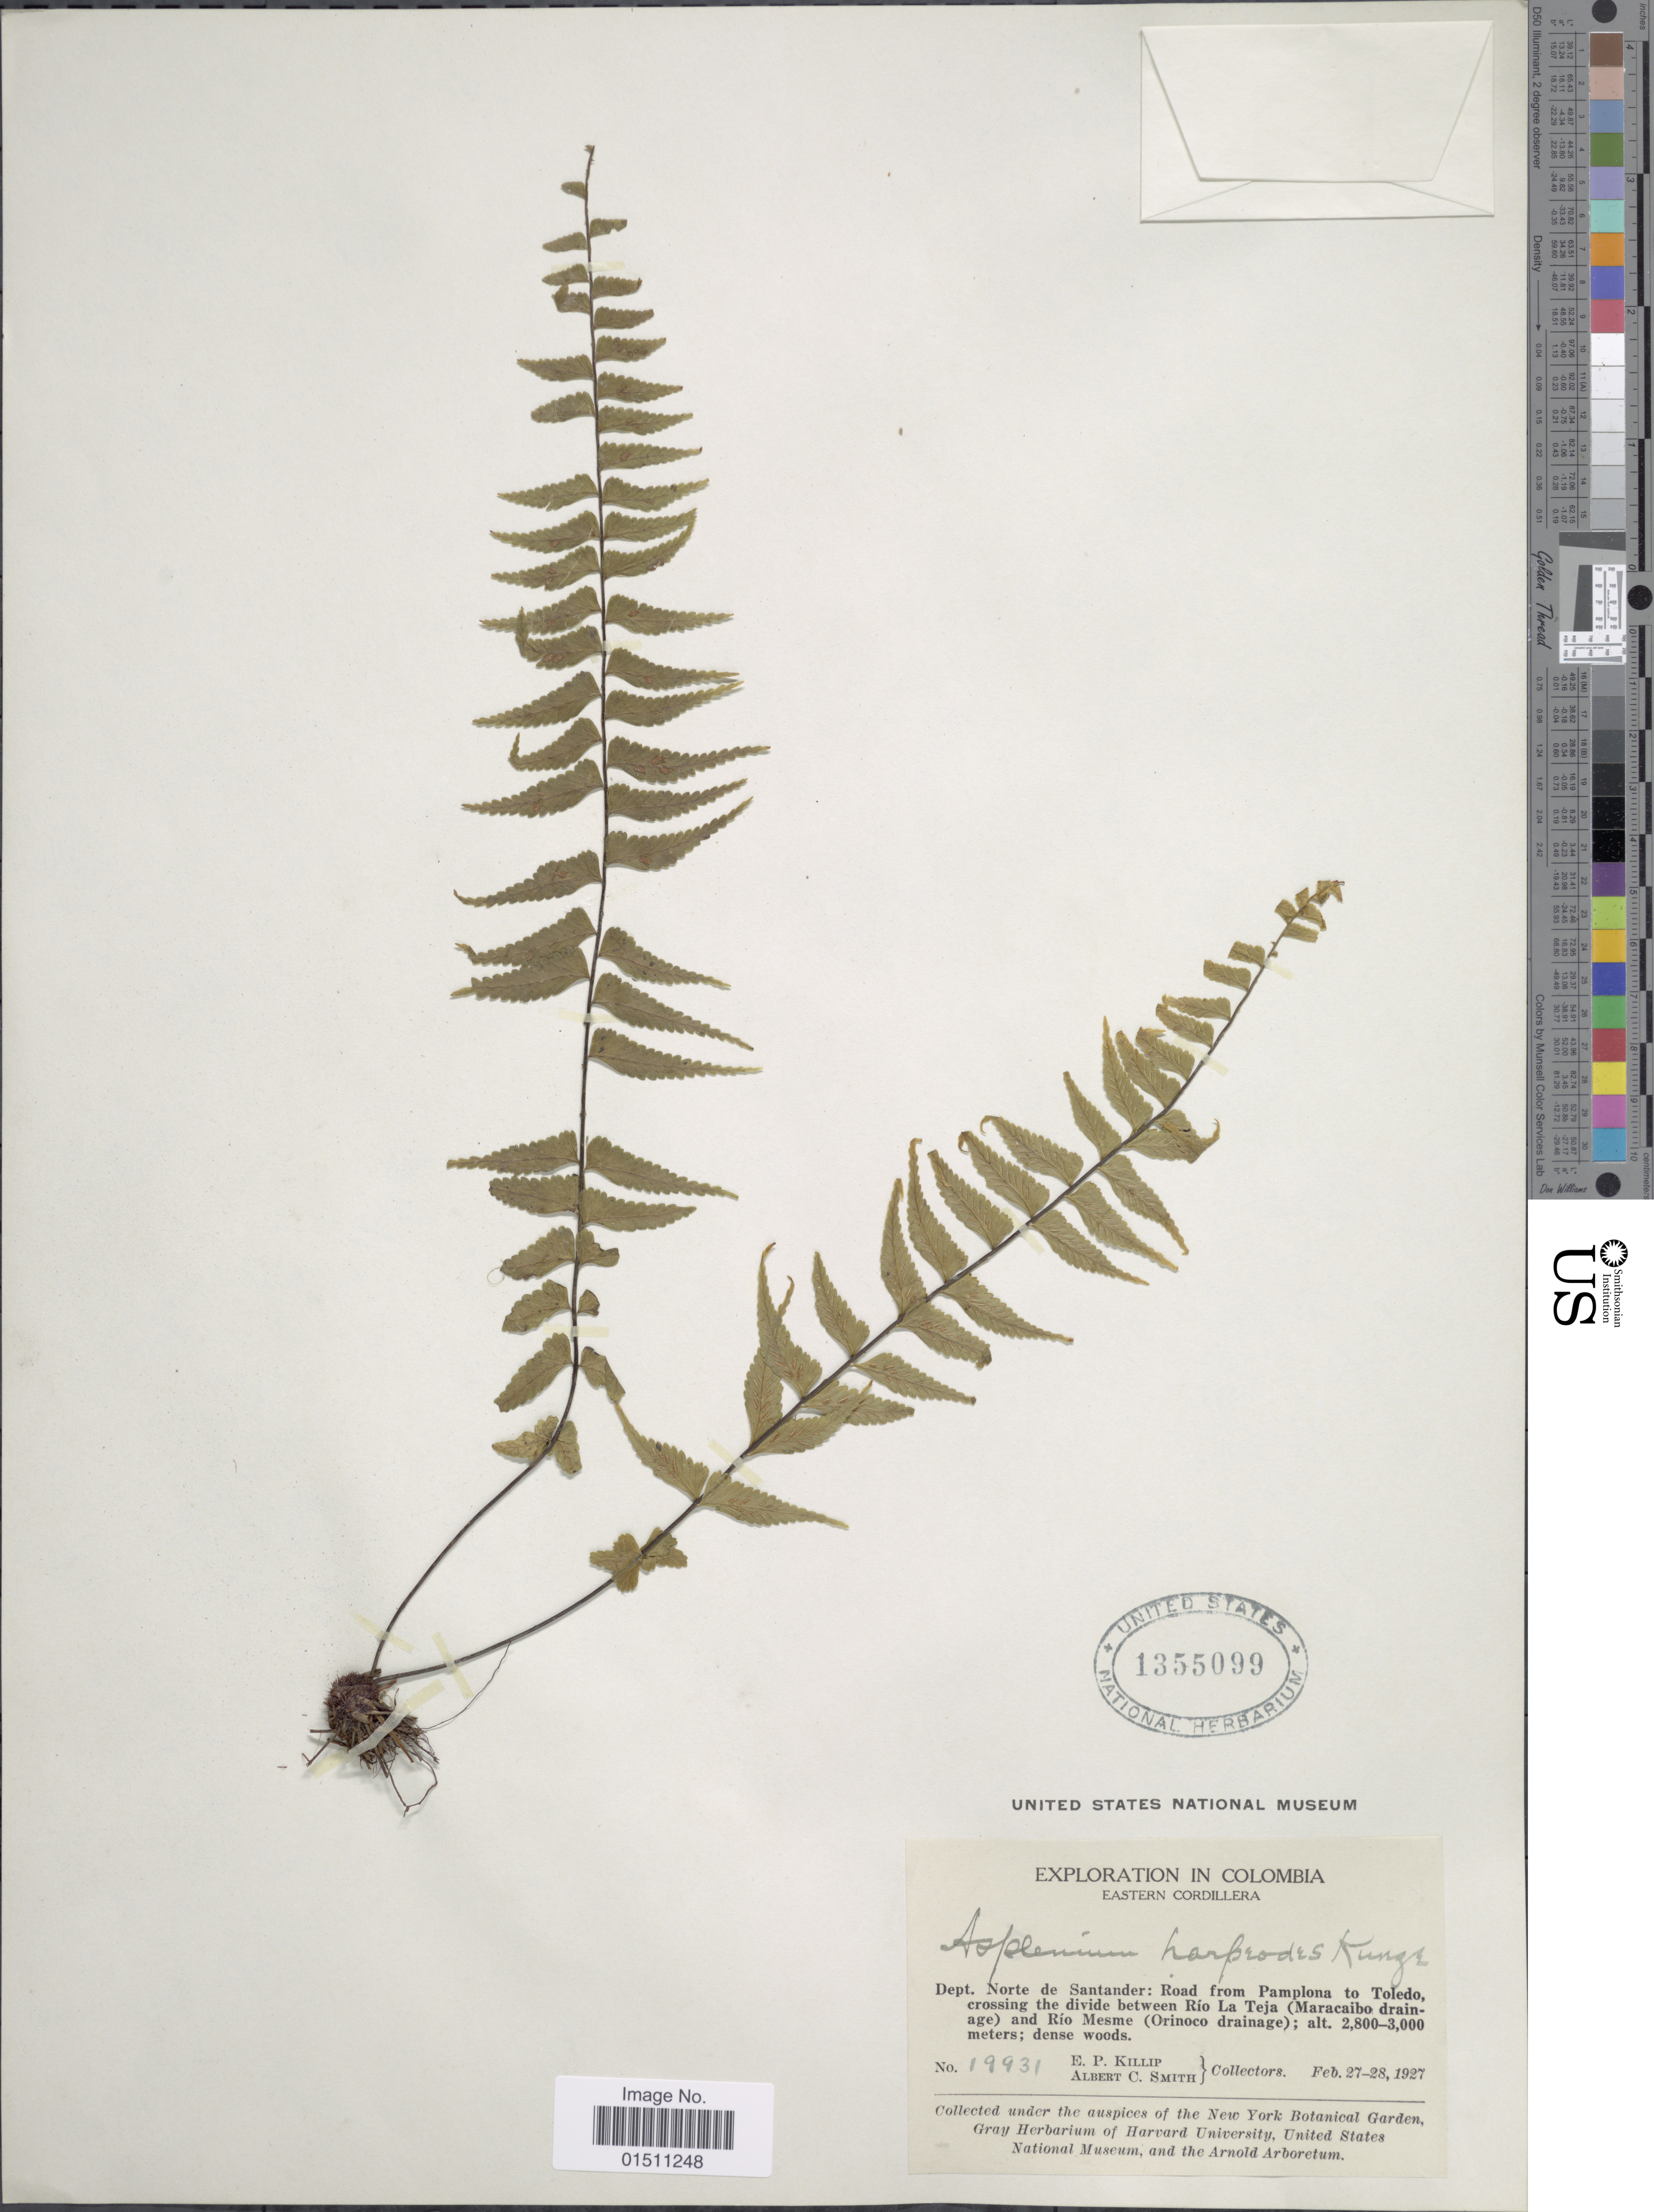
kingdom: Plantae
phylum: Tracheophyta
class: Polypodiopsida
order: Polypodiales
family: Aspleniaceae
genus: Asplenium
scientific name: Asplenium harpeodes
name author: Kunze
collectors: E. P. Killip & A. C. Smith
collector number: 19931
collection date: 1927-02-27/1927-02-28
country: Colombia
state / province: Norte de Santander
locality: Colombia, Eastern Cordillera, Dept. Norte de Santander: Road from Pamplona to Toledo, crossing the divide between Río Ka Teja (maracaibo drainage) and Río Mesme (Orinoco drainage).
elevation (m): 2800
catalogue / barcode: US 1355099